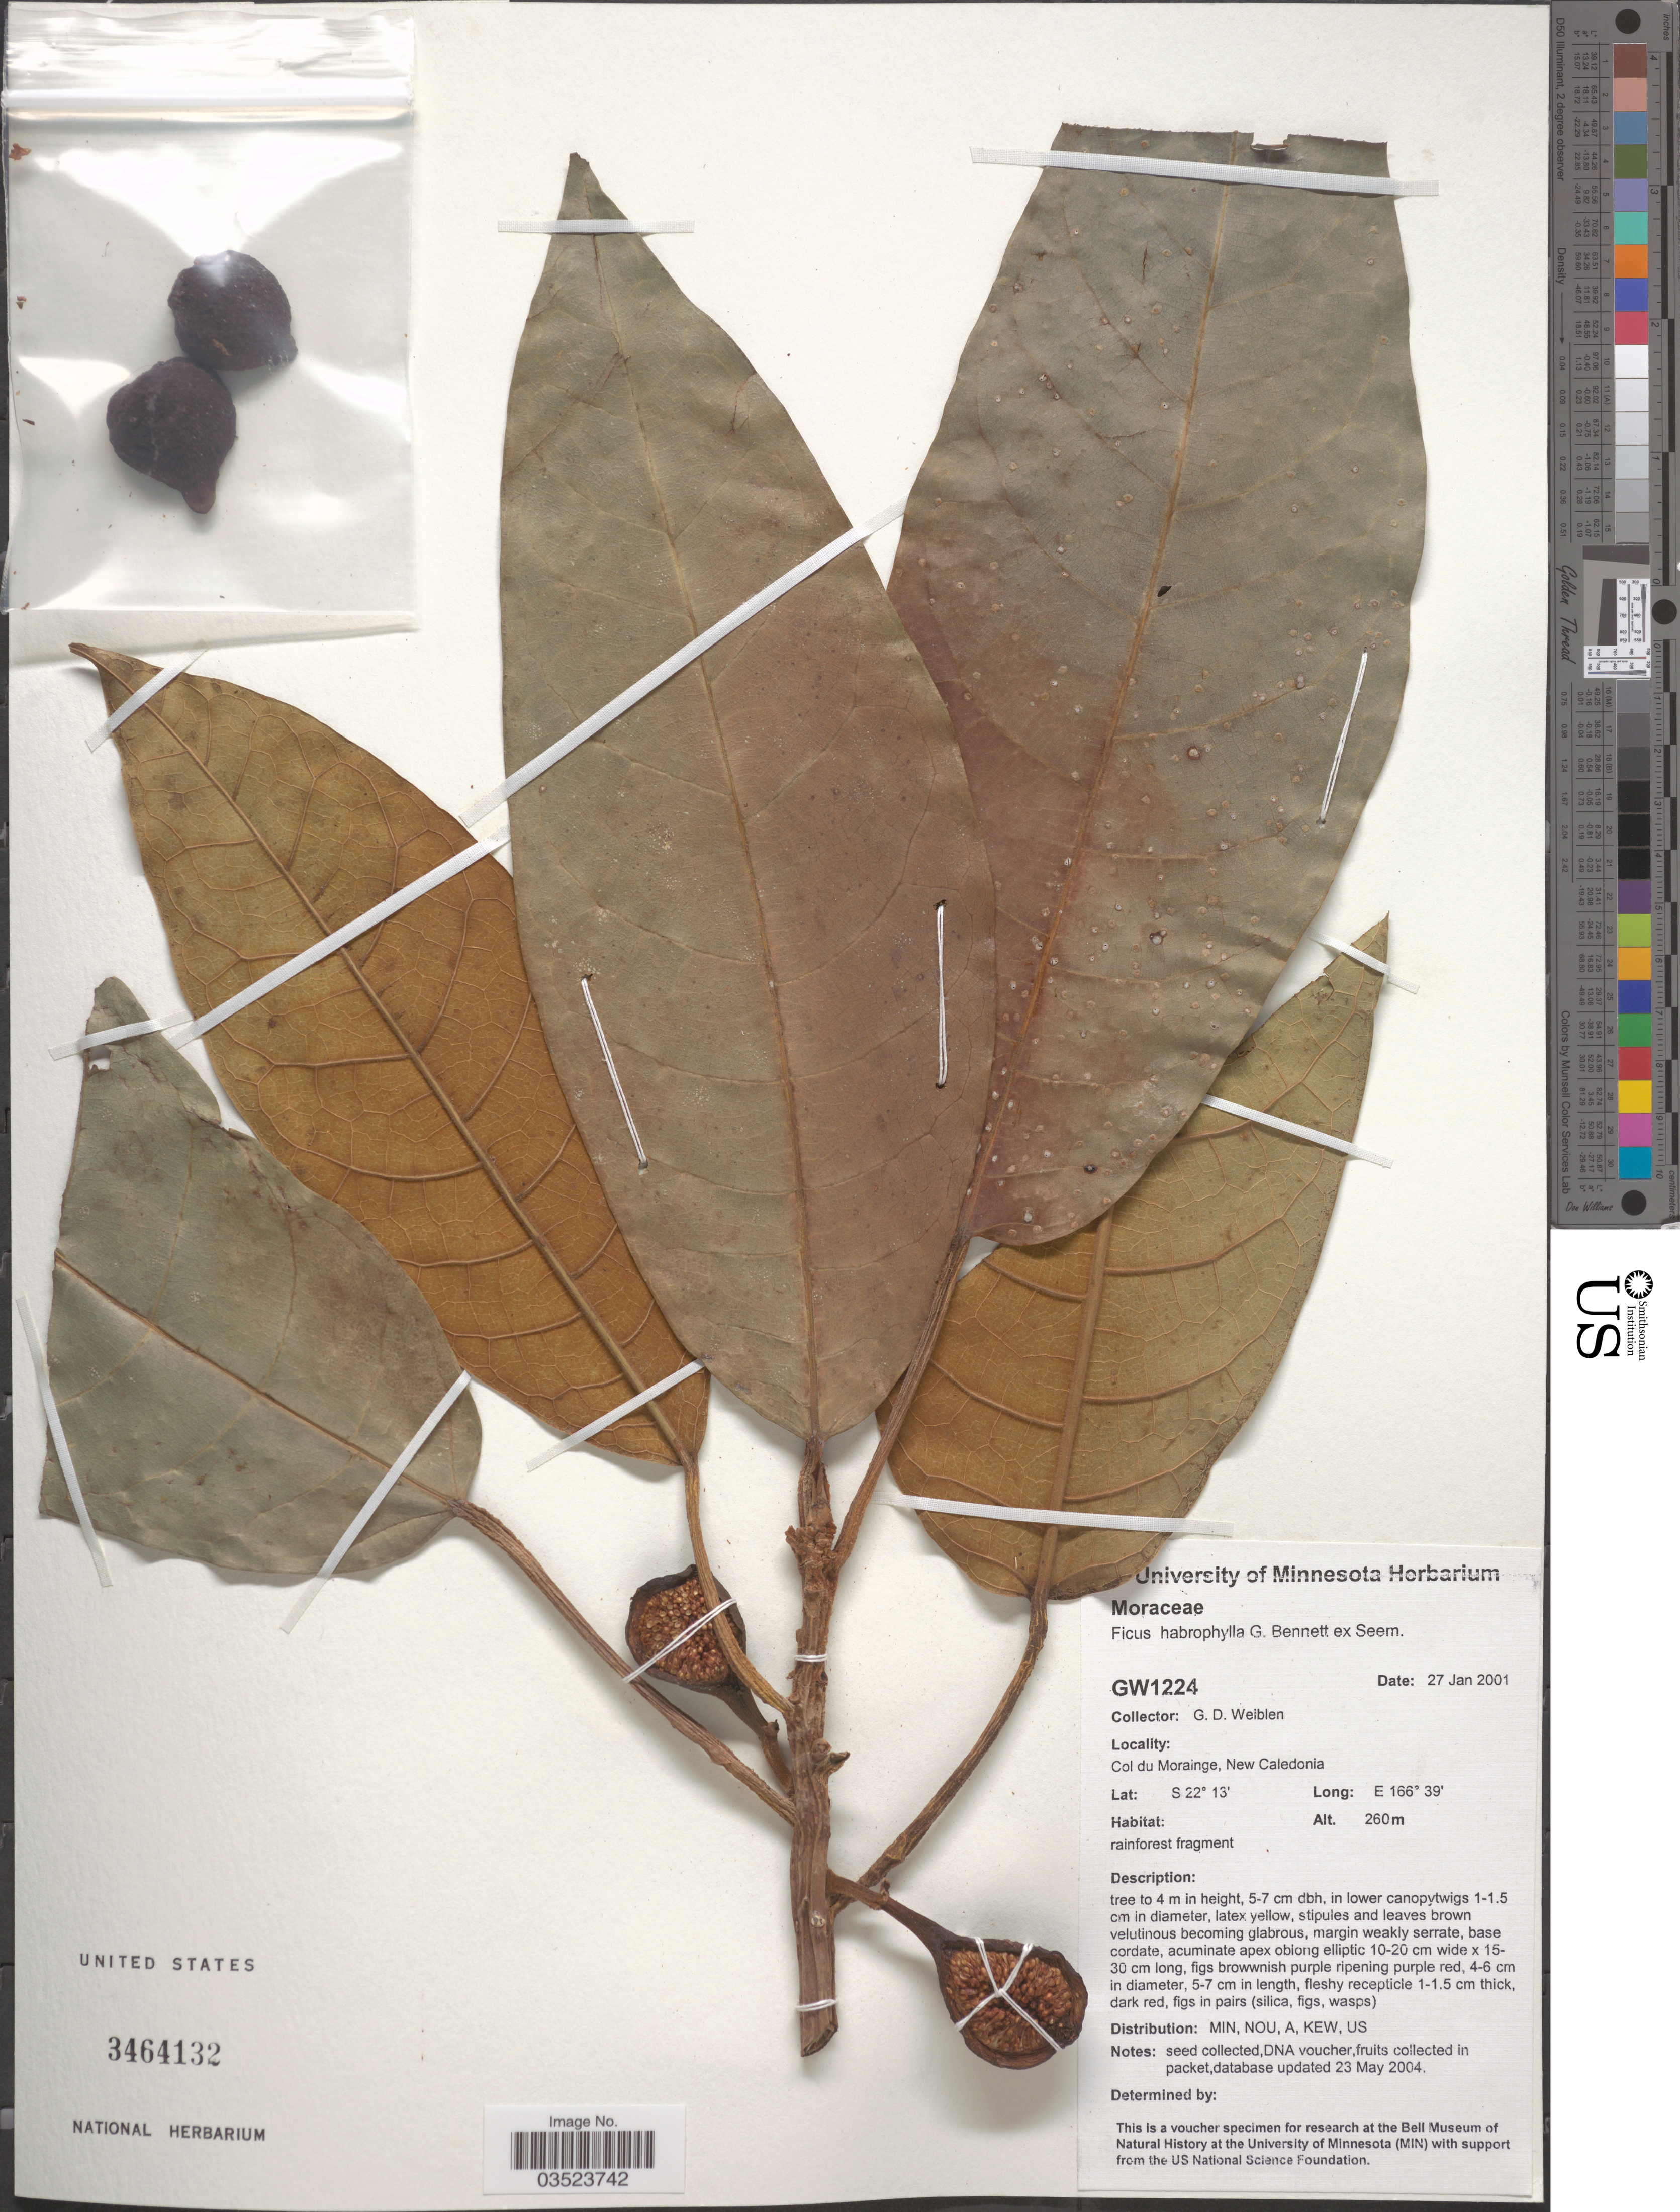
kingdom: Plantae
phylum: Tracheophyta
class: Magnoliopsida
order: Rosales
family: Moraceae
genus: Ficus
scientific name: Ficus habrophylla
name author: G. Benn. ex Seem.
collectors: G. D. Weiblen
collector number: GW1224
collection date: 2001-01-27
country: New Caledonia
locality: Col du Morainge.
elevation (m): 260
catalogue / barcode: US 3464132